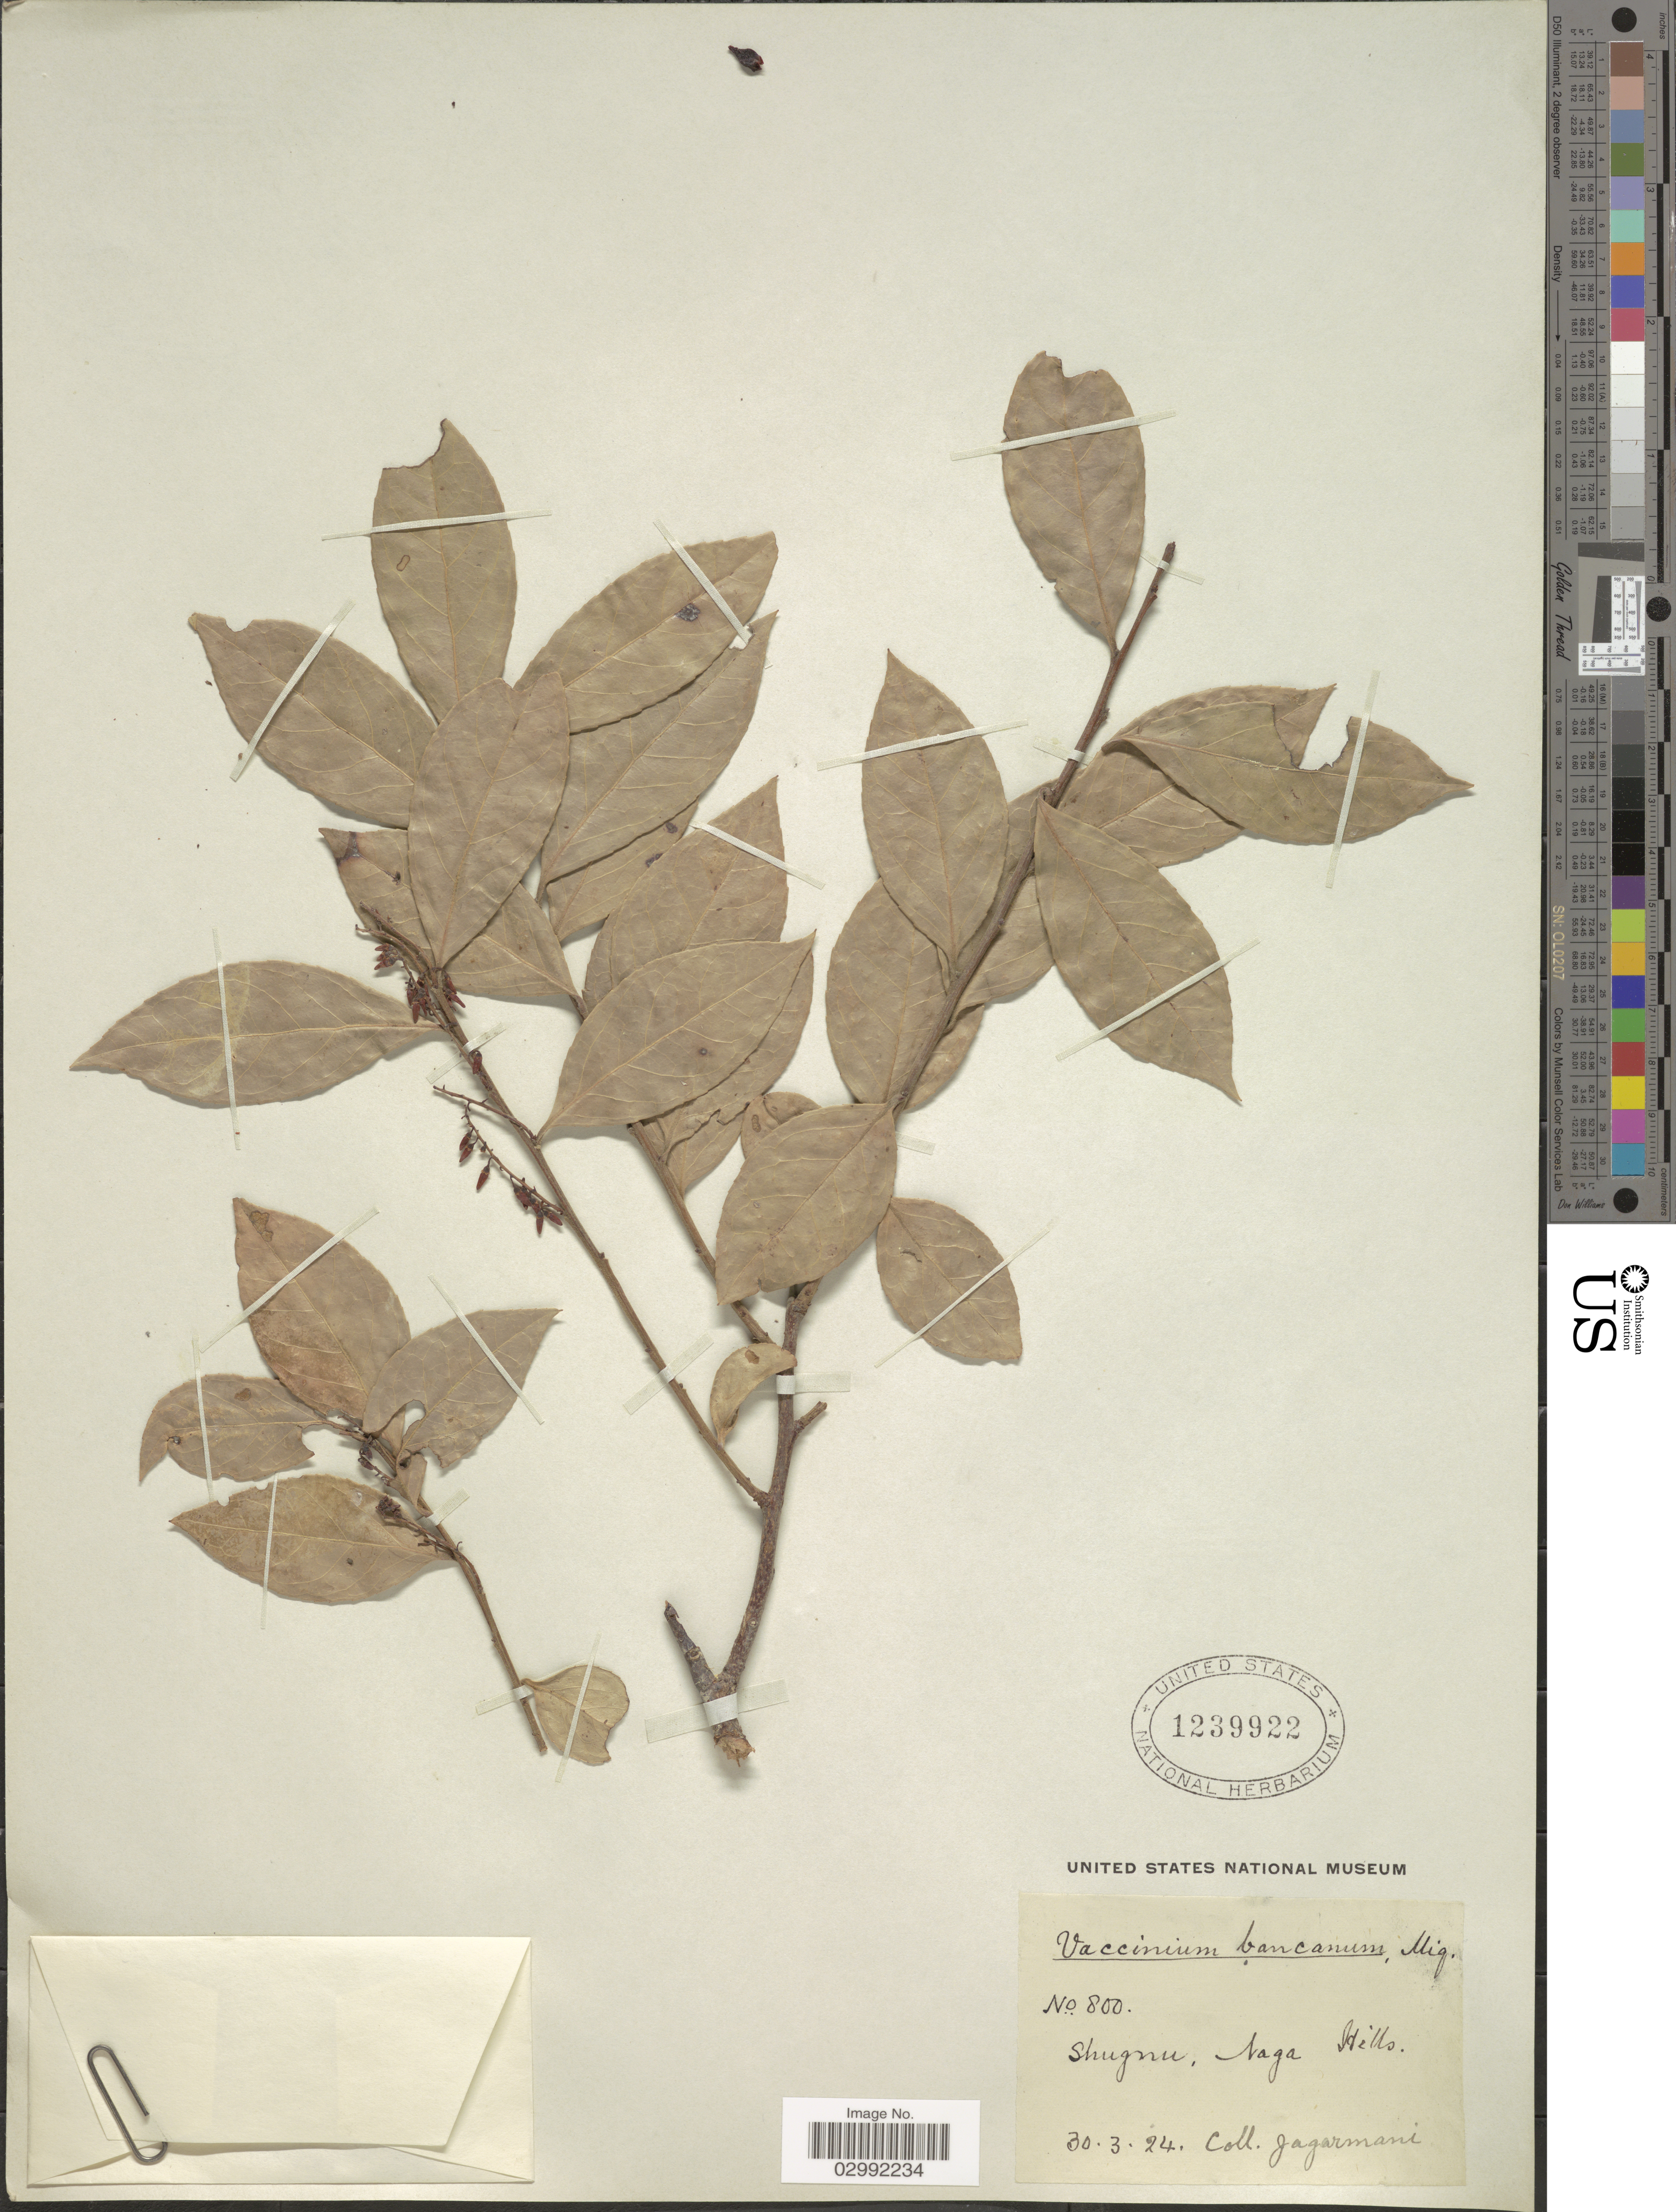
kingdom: Plantae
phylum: Tracheophyta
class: Magnoliopsida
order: Ericales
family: Ericaceae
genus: Vaccinium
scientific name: Vaccinium sprengelii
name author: (G. Don) Sleumer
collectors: -. Jagarmani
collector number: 800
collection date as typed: Transcribed d/m/y: 30/3/24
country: India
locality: Shugnu, Naga Hills.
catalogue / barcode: US 1239922